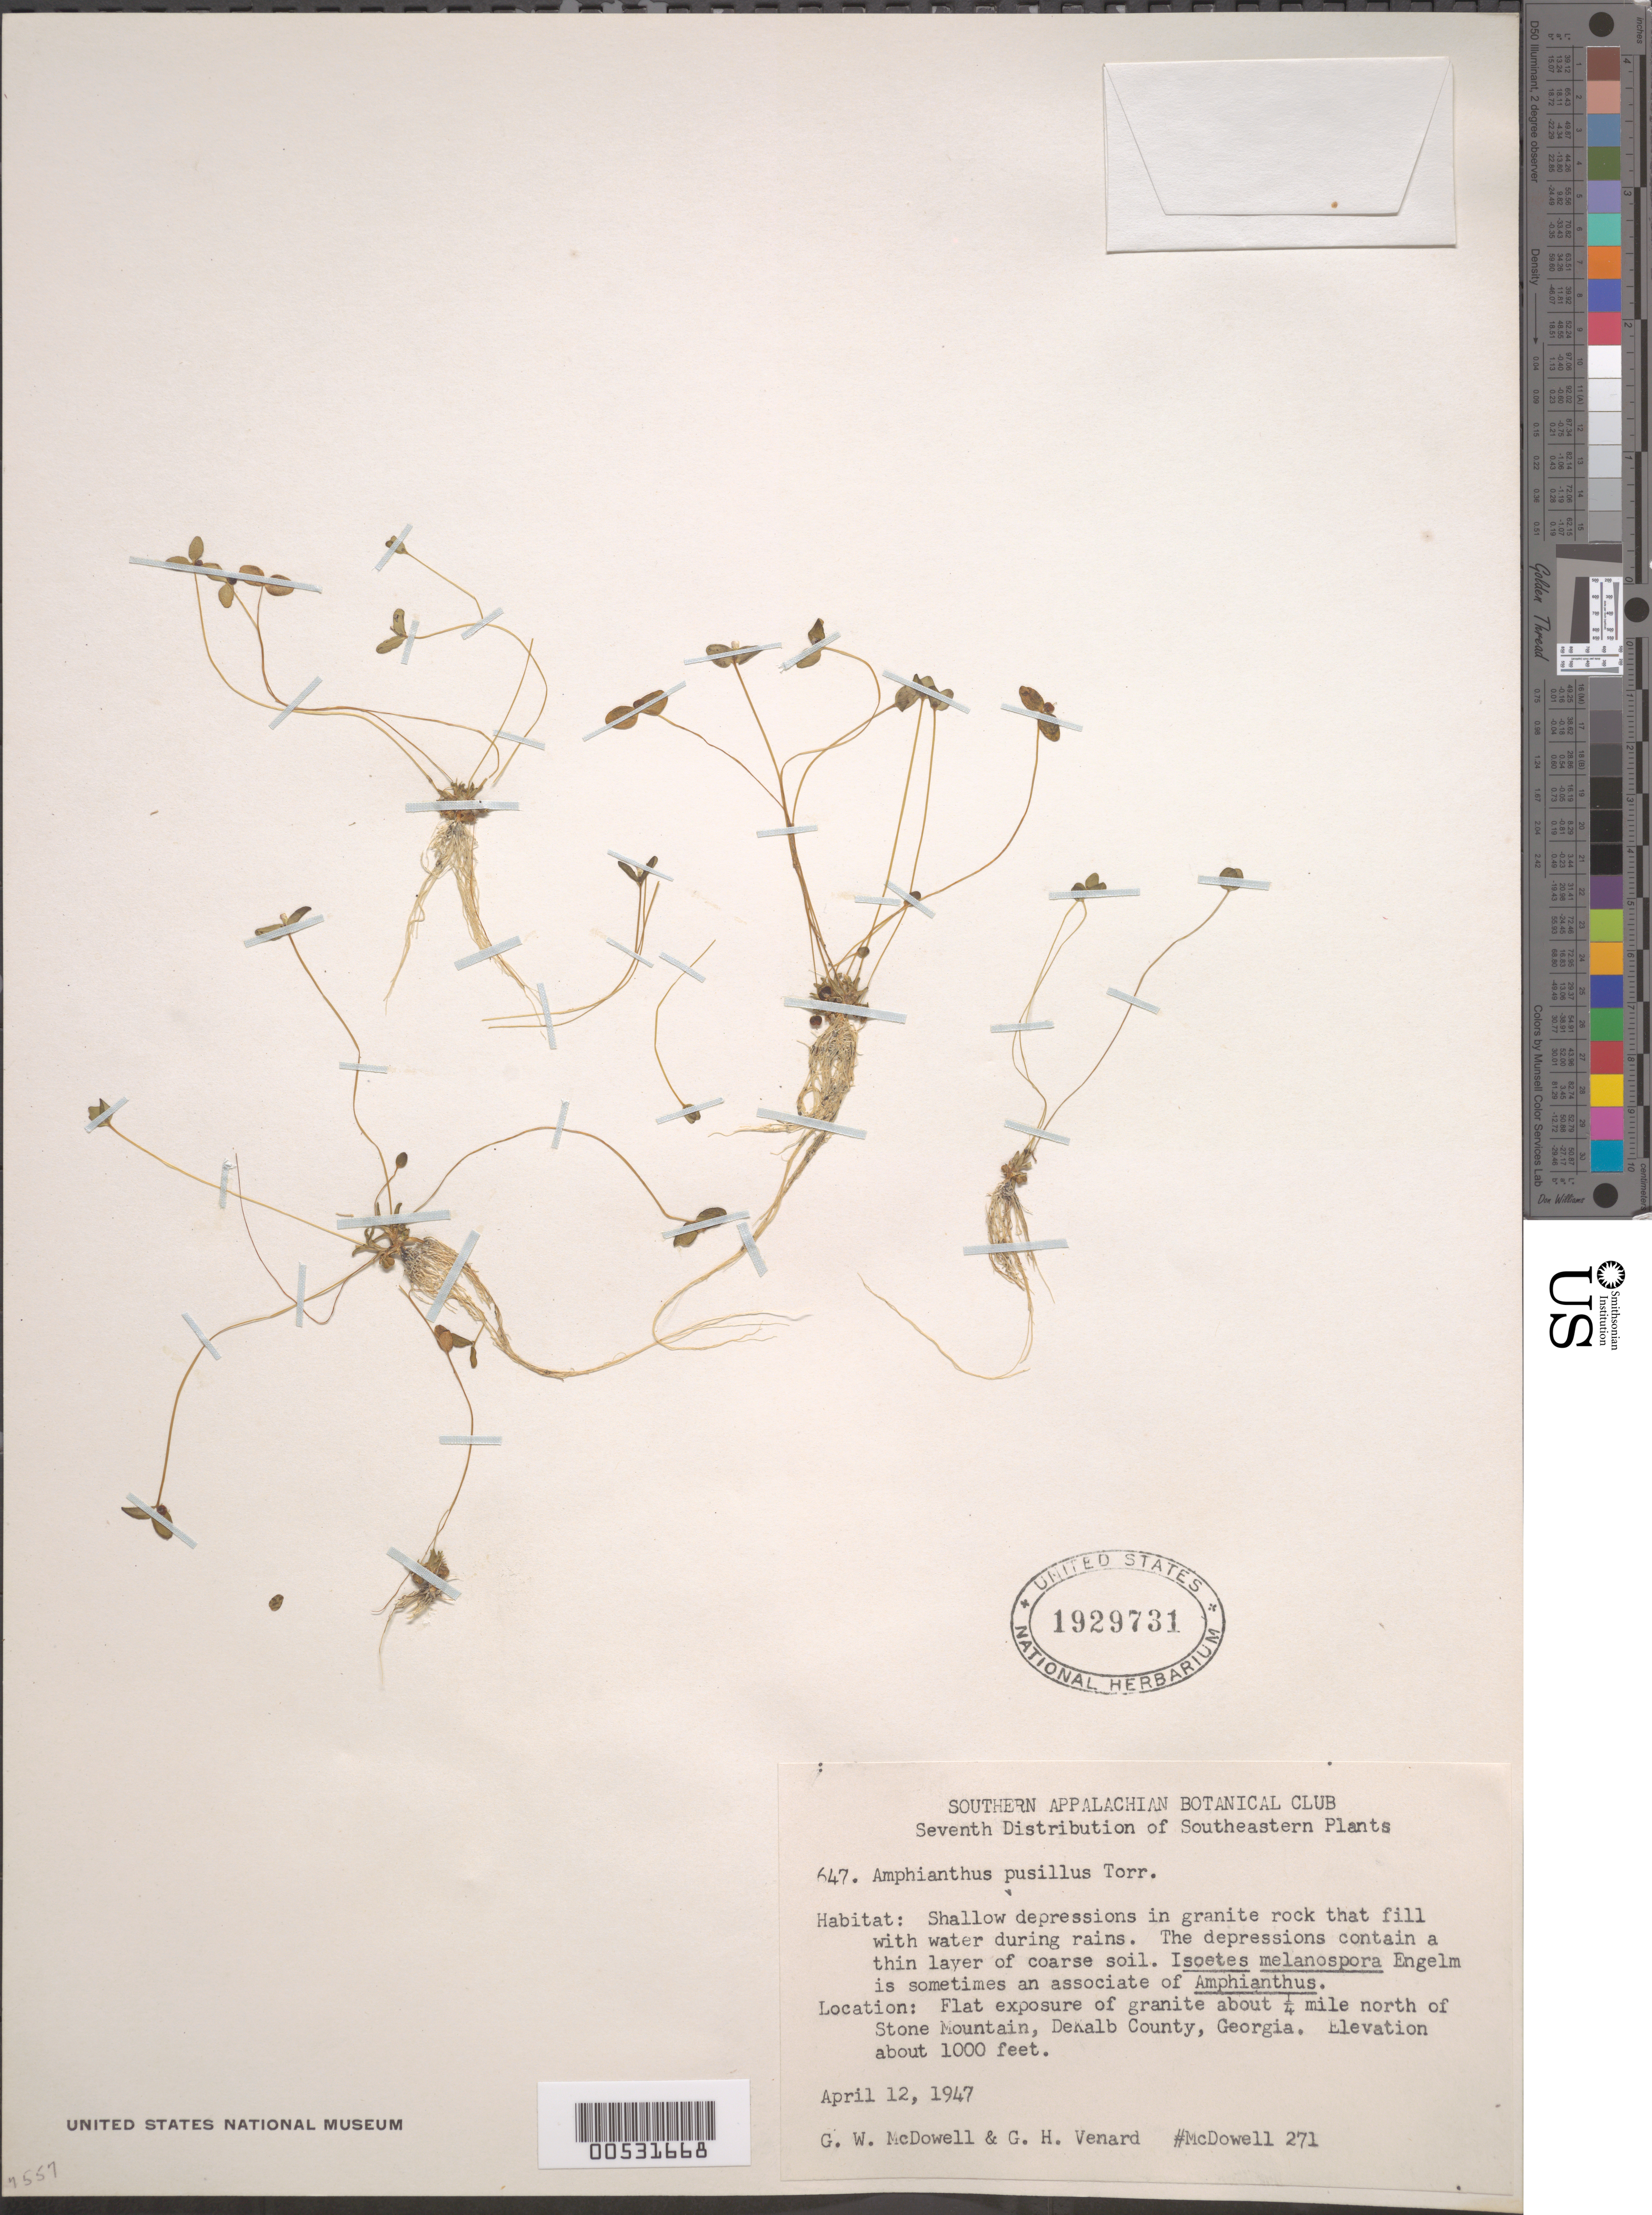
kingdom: Plantae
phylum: Tracheophyta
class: Magnoliopsida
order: Lamiales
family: Plantaginaceae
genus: Amphianthus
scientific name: Amphianthus pusillus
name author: Torr.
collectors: G. McDowell & G. Venard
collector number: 271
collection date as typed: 12 Apr 1947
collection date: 1947-04-12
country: United States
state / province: Georgia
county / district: De Kalb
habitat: Shallow depressions in granite rock that fill with water during rains. The depressions contain a thin layer of coarse soil.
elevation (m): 304.8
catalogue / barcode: US 1929731